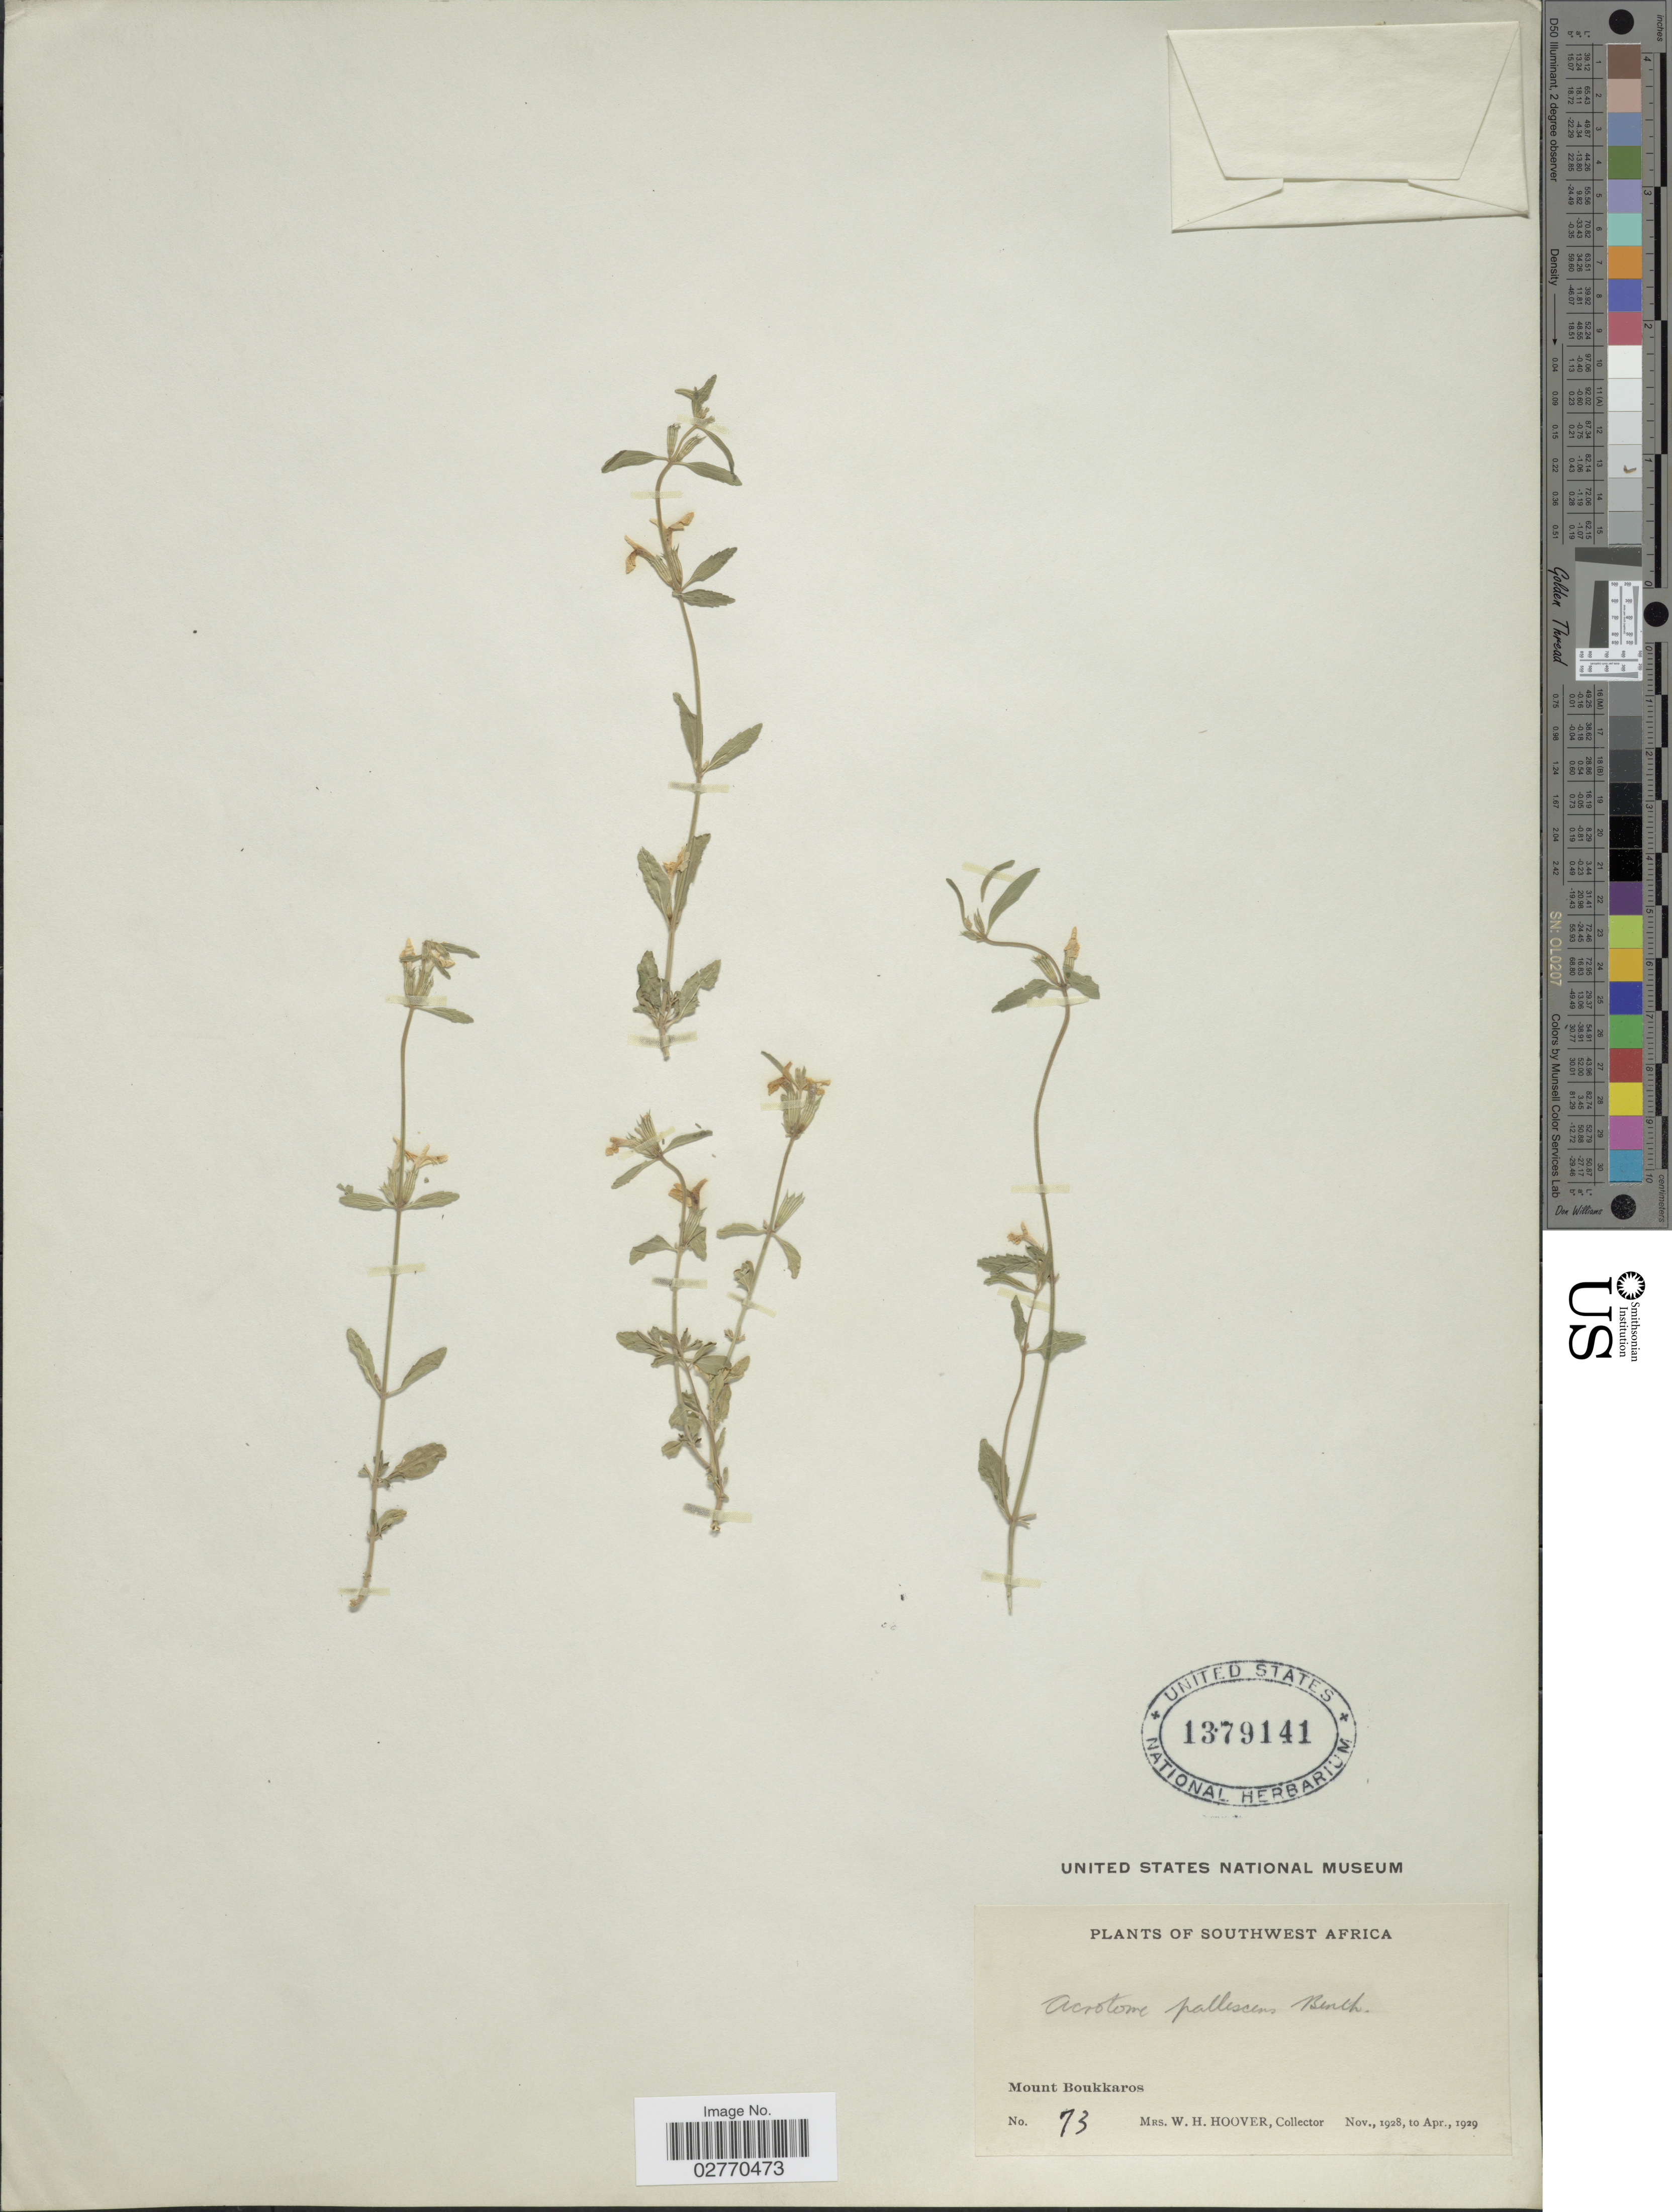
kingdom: Plantae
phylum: Tracheophyta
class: Magnoliopsida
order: Lamiales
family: Lamiaceae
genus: Acrotome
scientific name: Acrotome pallescens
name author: Benth.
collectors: W. H. Hoover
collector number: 73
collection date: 1928-11/1929-04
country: Namibia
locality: Southwest Africa, Mount Boukkaros.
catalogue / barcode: US 1379141